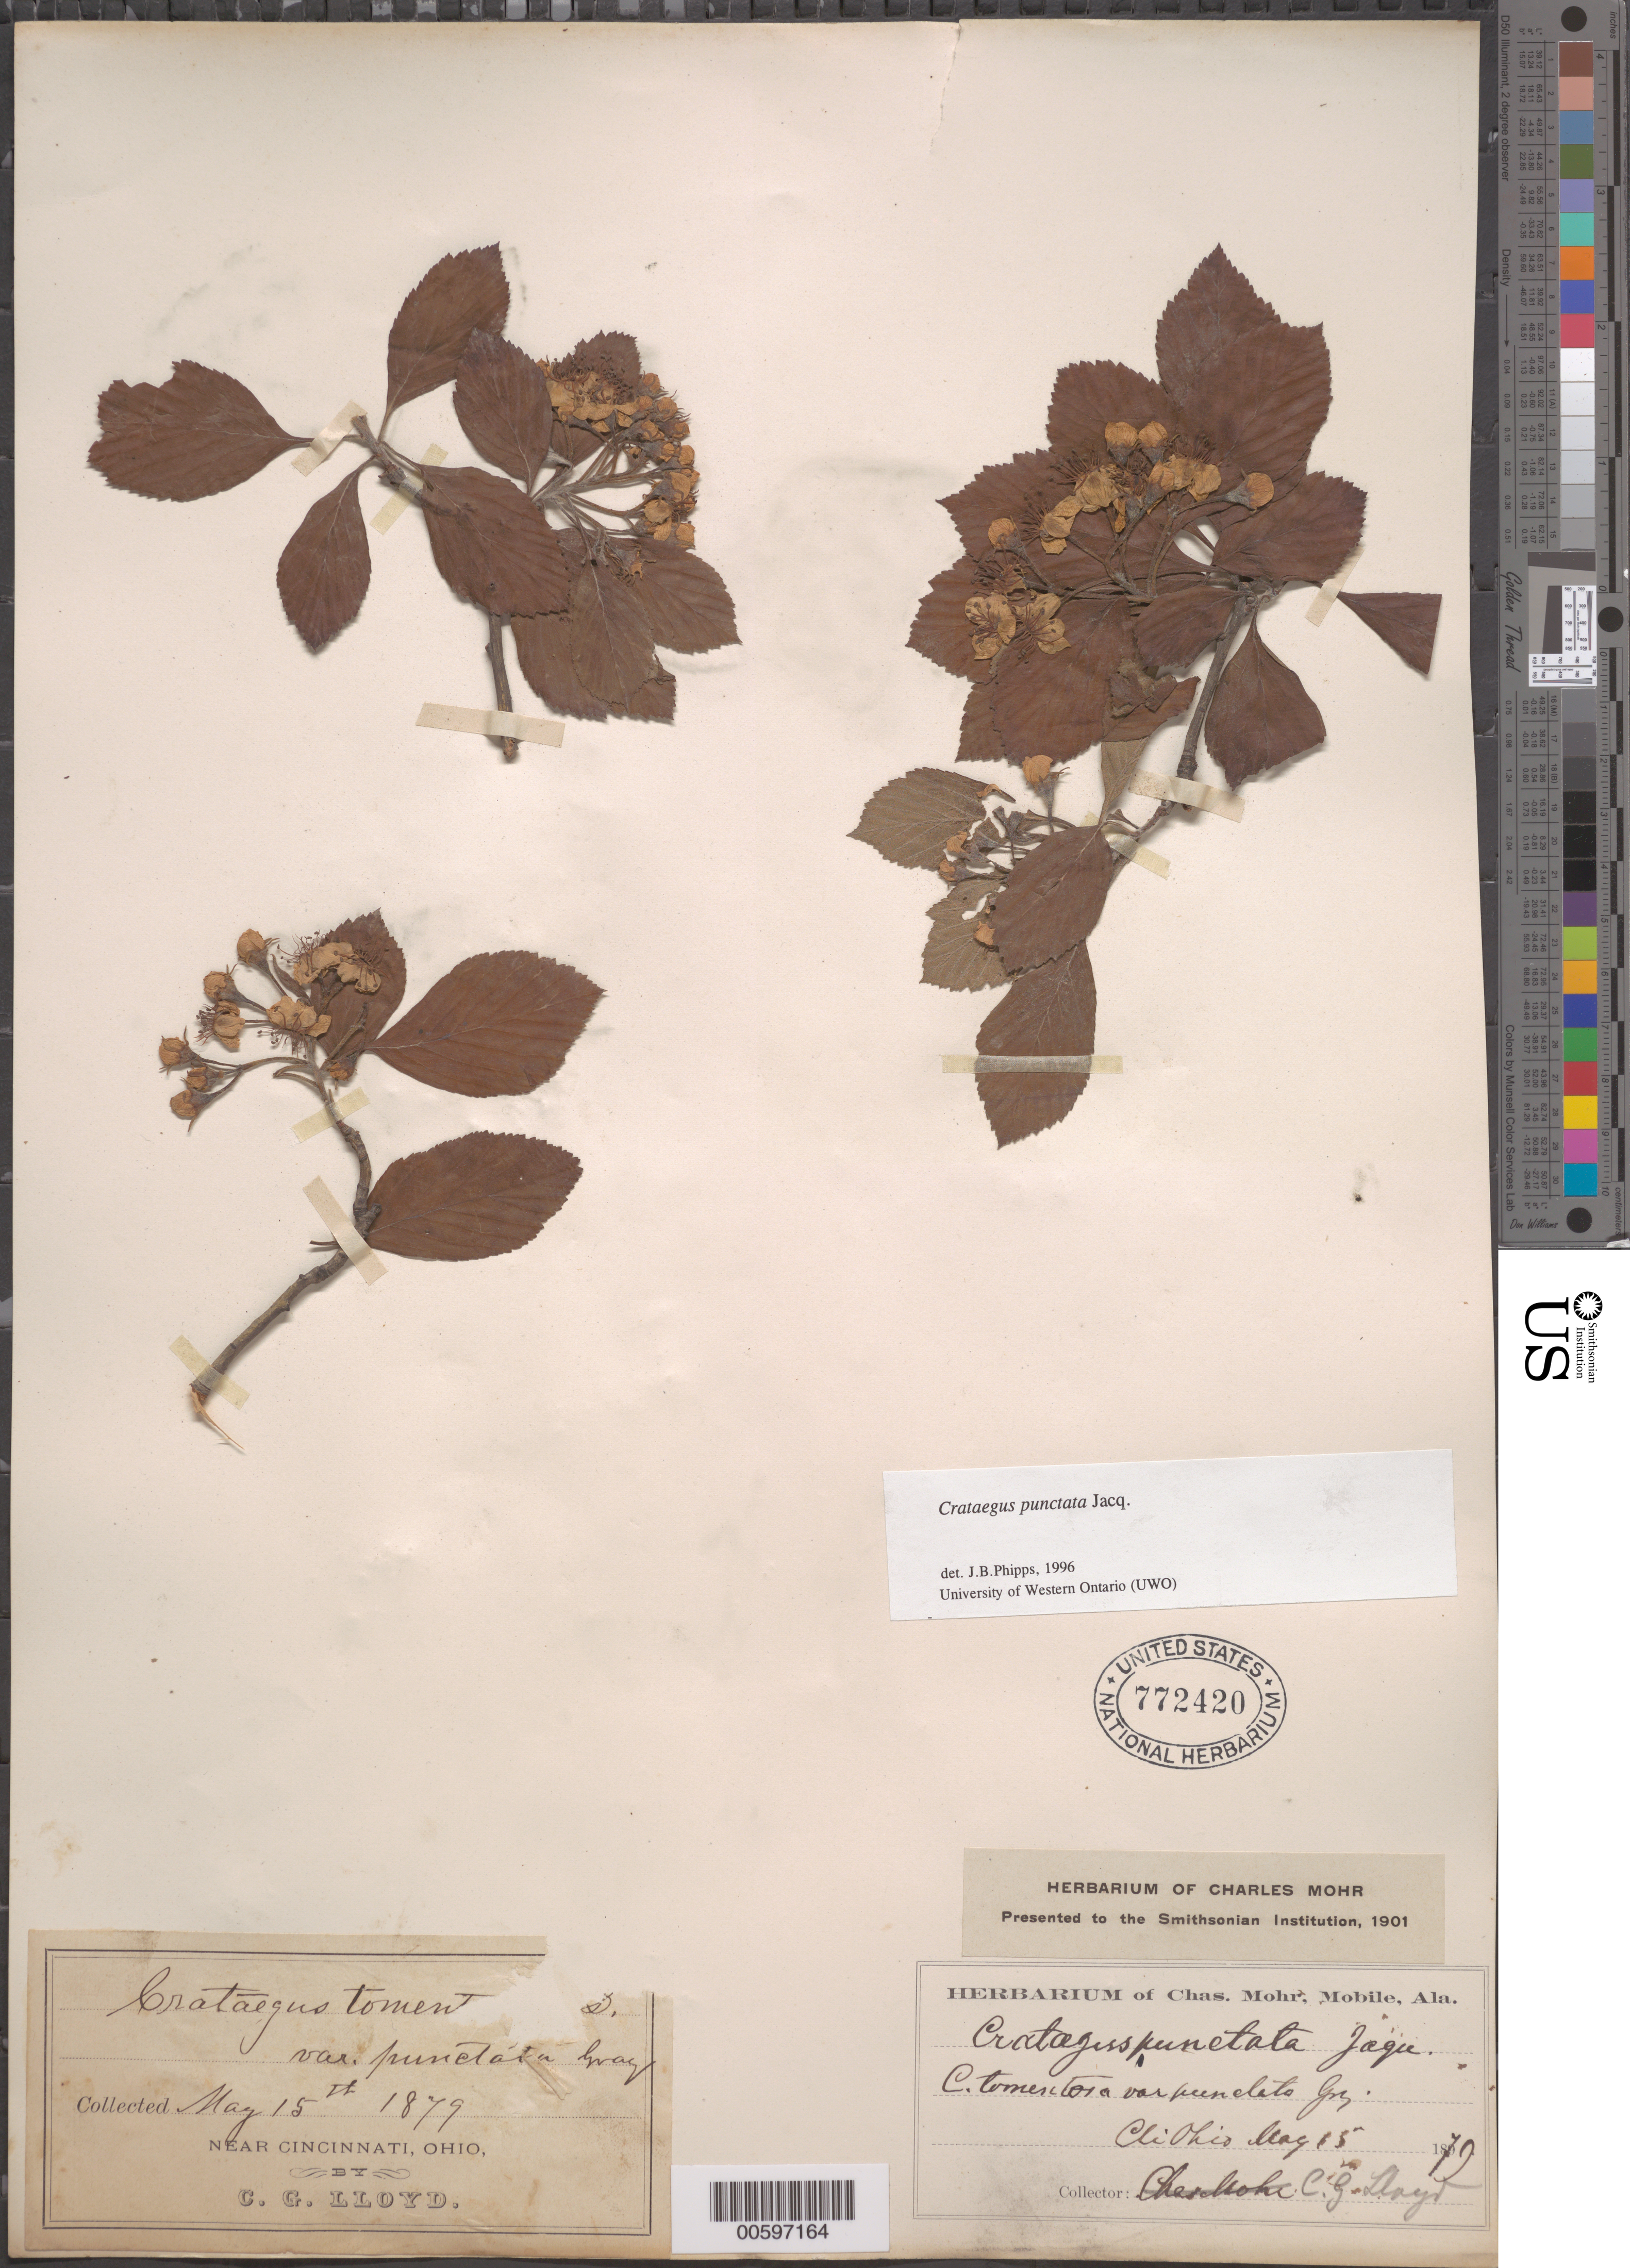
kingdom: Plantae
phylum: Tracheophyta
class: Magnoliopsida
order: Rosales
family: Rosaceae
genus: Crataegus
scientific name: Crataegus punctata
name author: Jacq.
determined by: Phipps, James B., (UWO), University of Western Ontario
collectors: C. G. Lloyd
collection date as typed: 15 May 1879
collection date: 1879-05-15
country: United States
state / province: Ohio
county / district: Hamilton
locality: Near Cincinnati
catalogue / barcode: US 772420